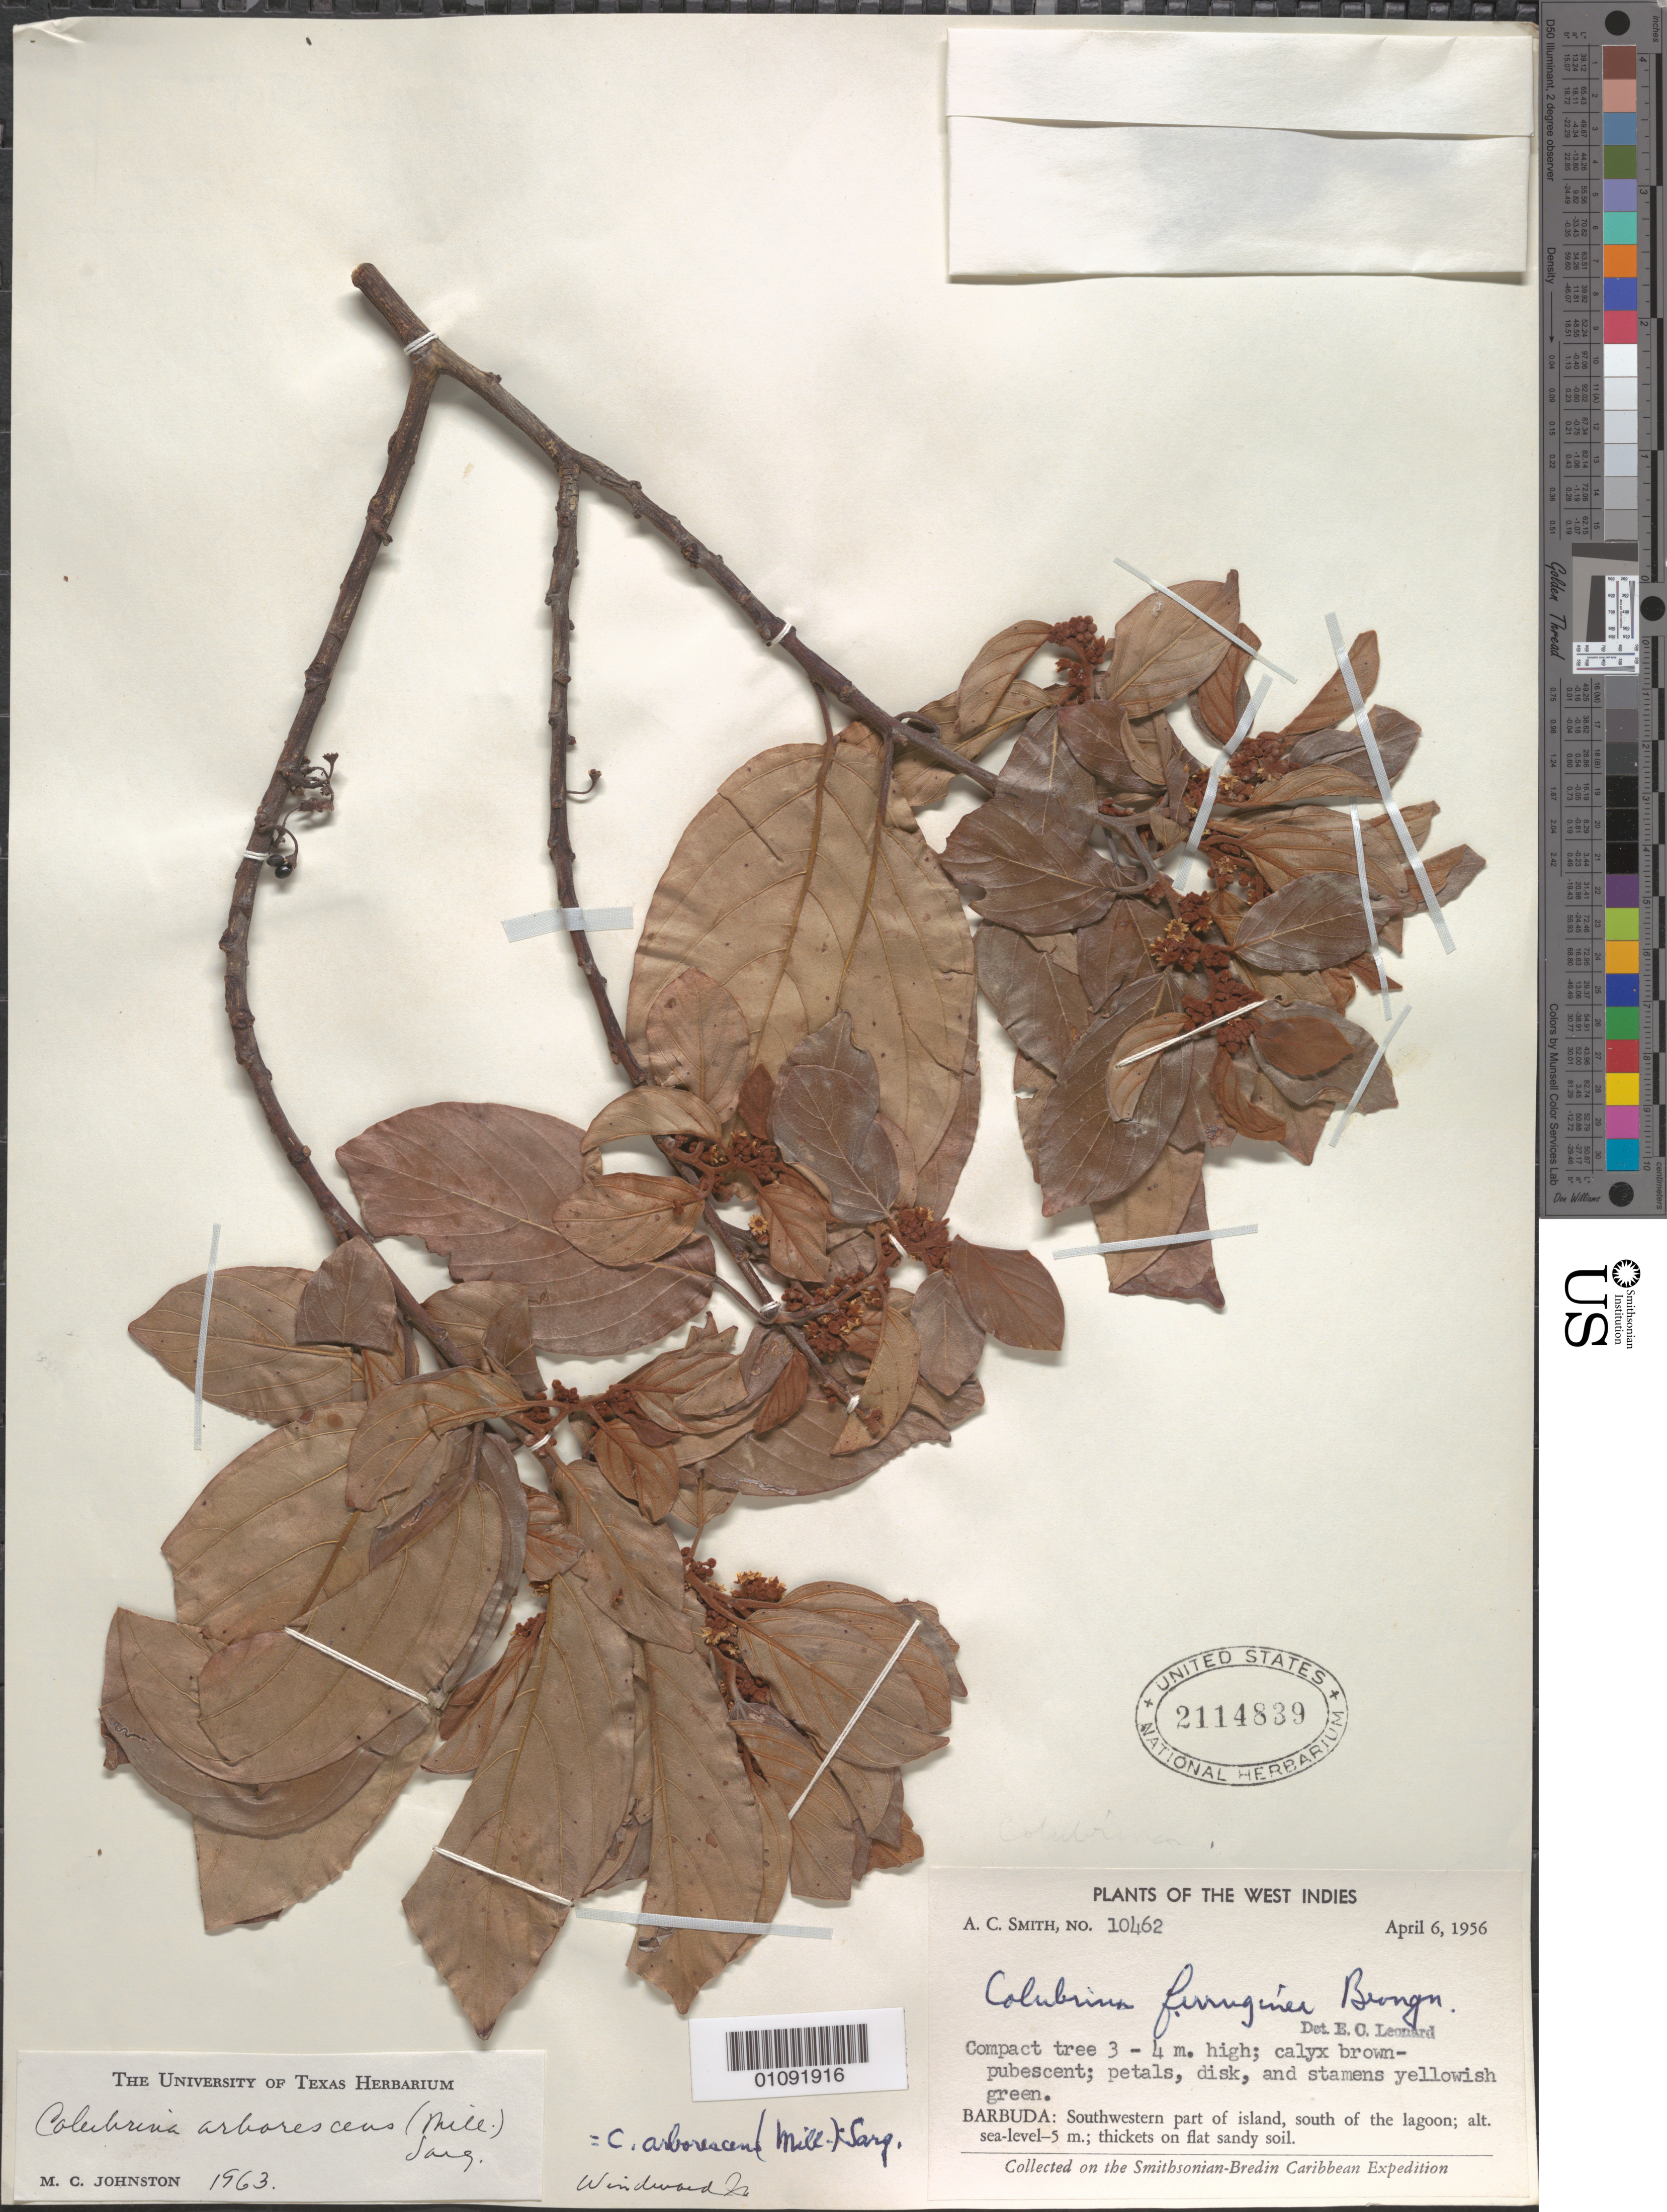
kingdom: Plantae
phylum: Tracheophyta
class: Magnoliopsida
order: Rosales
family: Rhamnaceae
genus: Colubrina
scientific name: Colubrina arborescens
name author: (Mill.) Sarg.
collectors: A. C. Smith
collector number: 10462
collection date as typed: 06 Apr 1956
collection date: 1956-04-06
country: Antigua and Barbuda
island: Barbuda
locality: Barbuda: SW part of island, S of lagoon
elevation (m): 0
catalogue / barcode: US 2114839